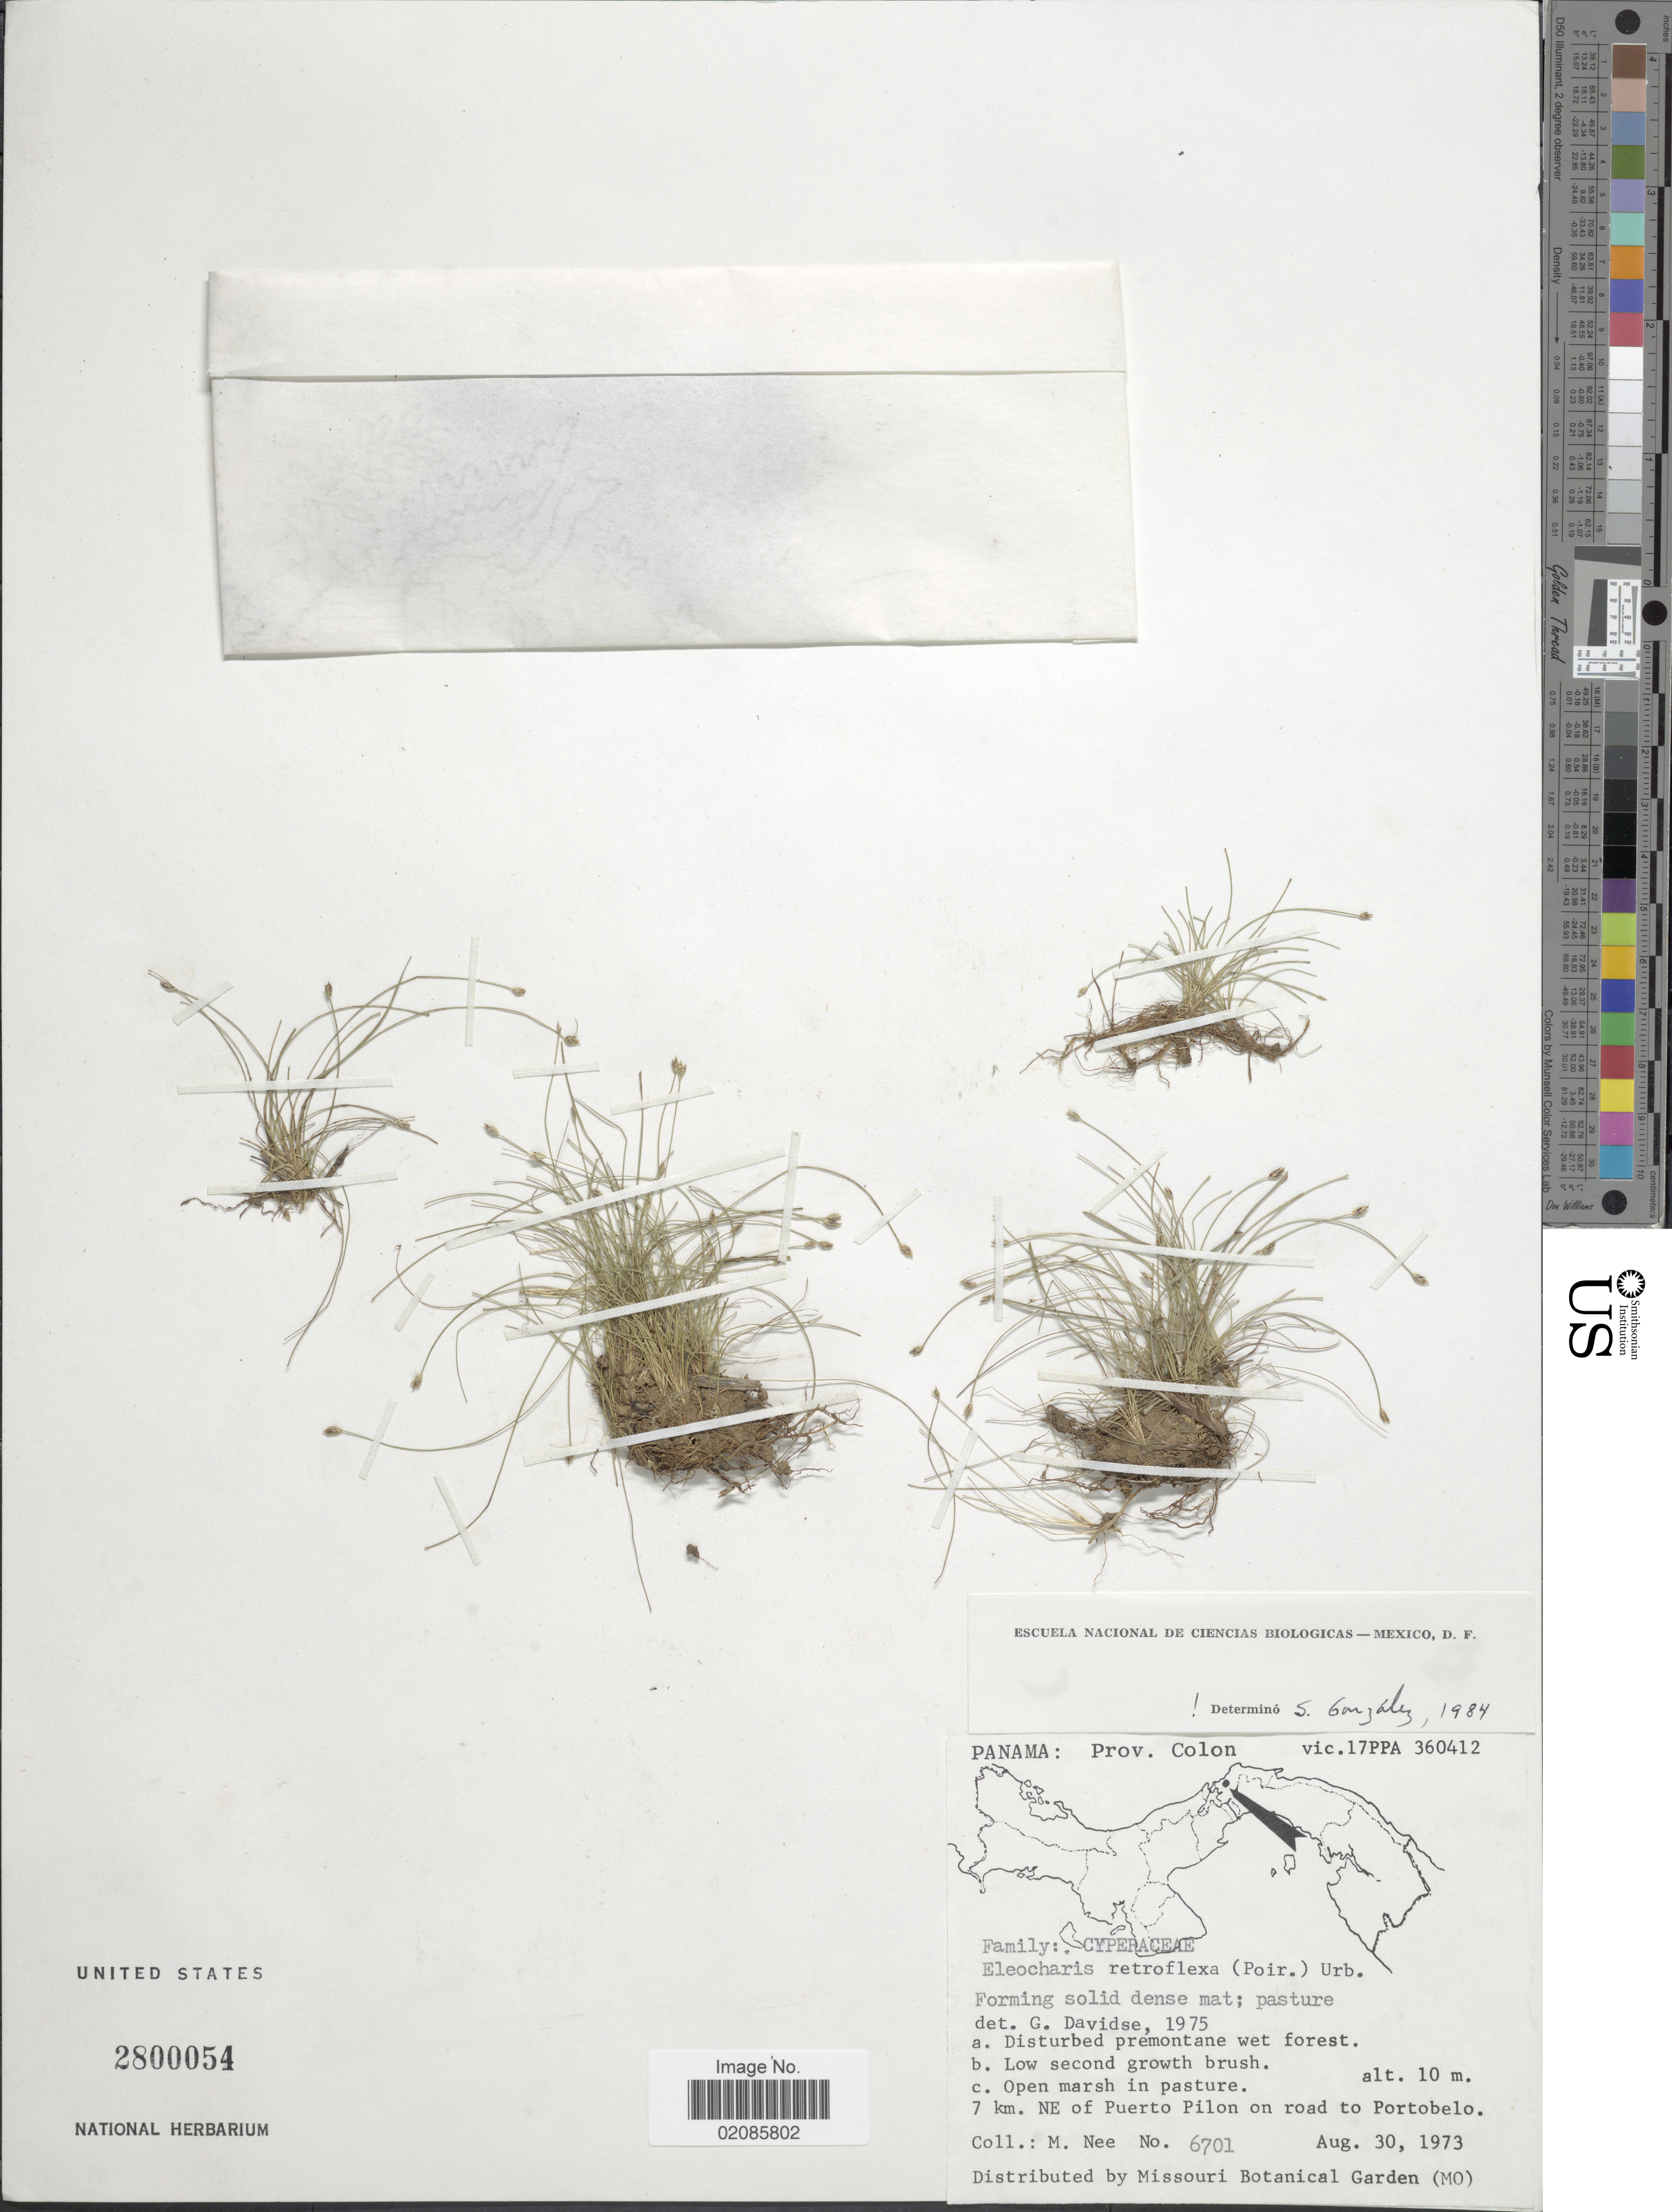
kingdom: Plantae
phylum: Tracheophyta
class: Liliopsida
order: Poales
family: Cyperaceae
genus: Eleocharis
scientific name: Eleocharis retroflexa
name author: (Poir.) Urb.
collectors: M. Nee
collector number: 6701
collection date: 1973-08-30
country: Panama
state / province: Colón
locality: Prov. Colon. 7 km. NE of Puerto Pilon on road to Portobelo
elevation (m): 10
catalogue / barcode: US 2800054